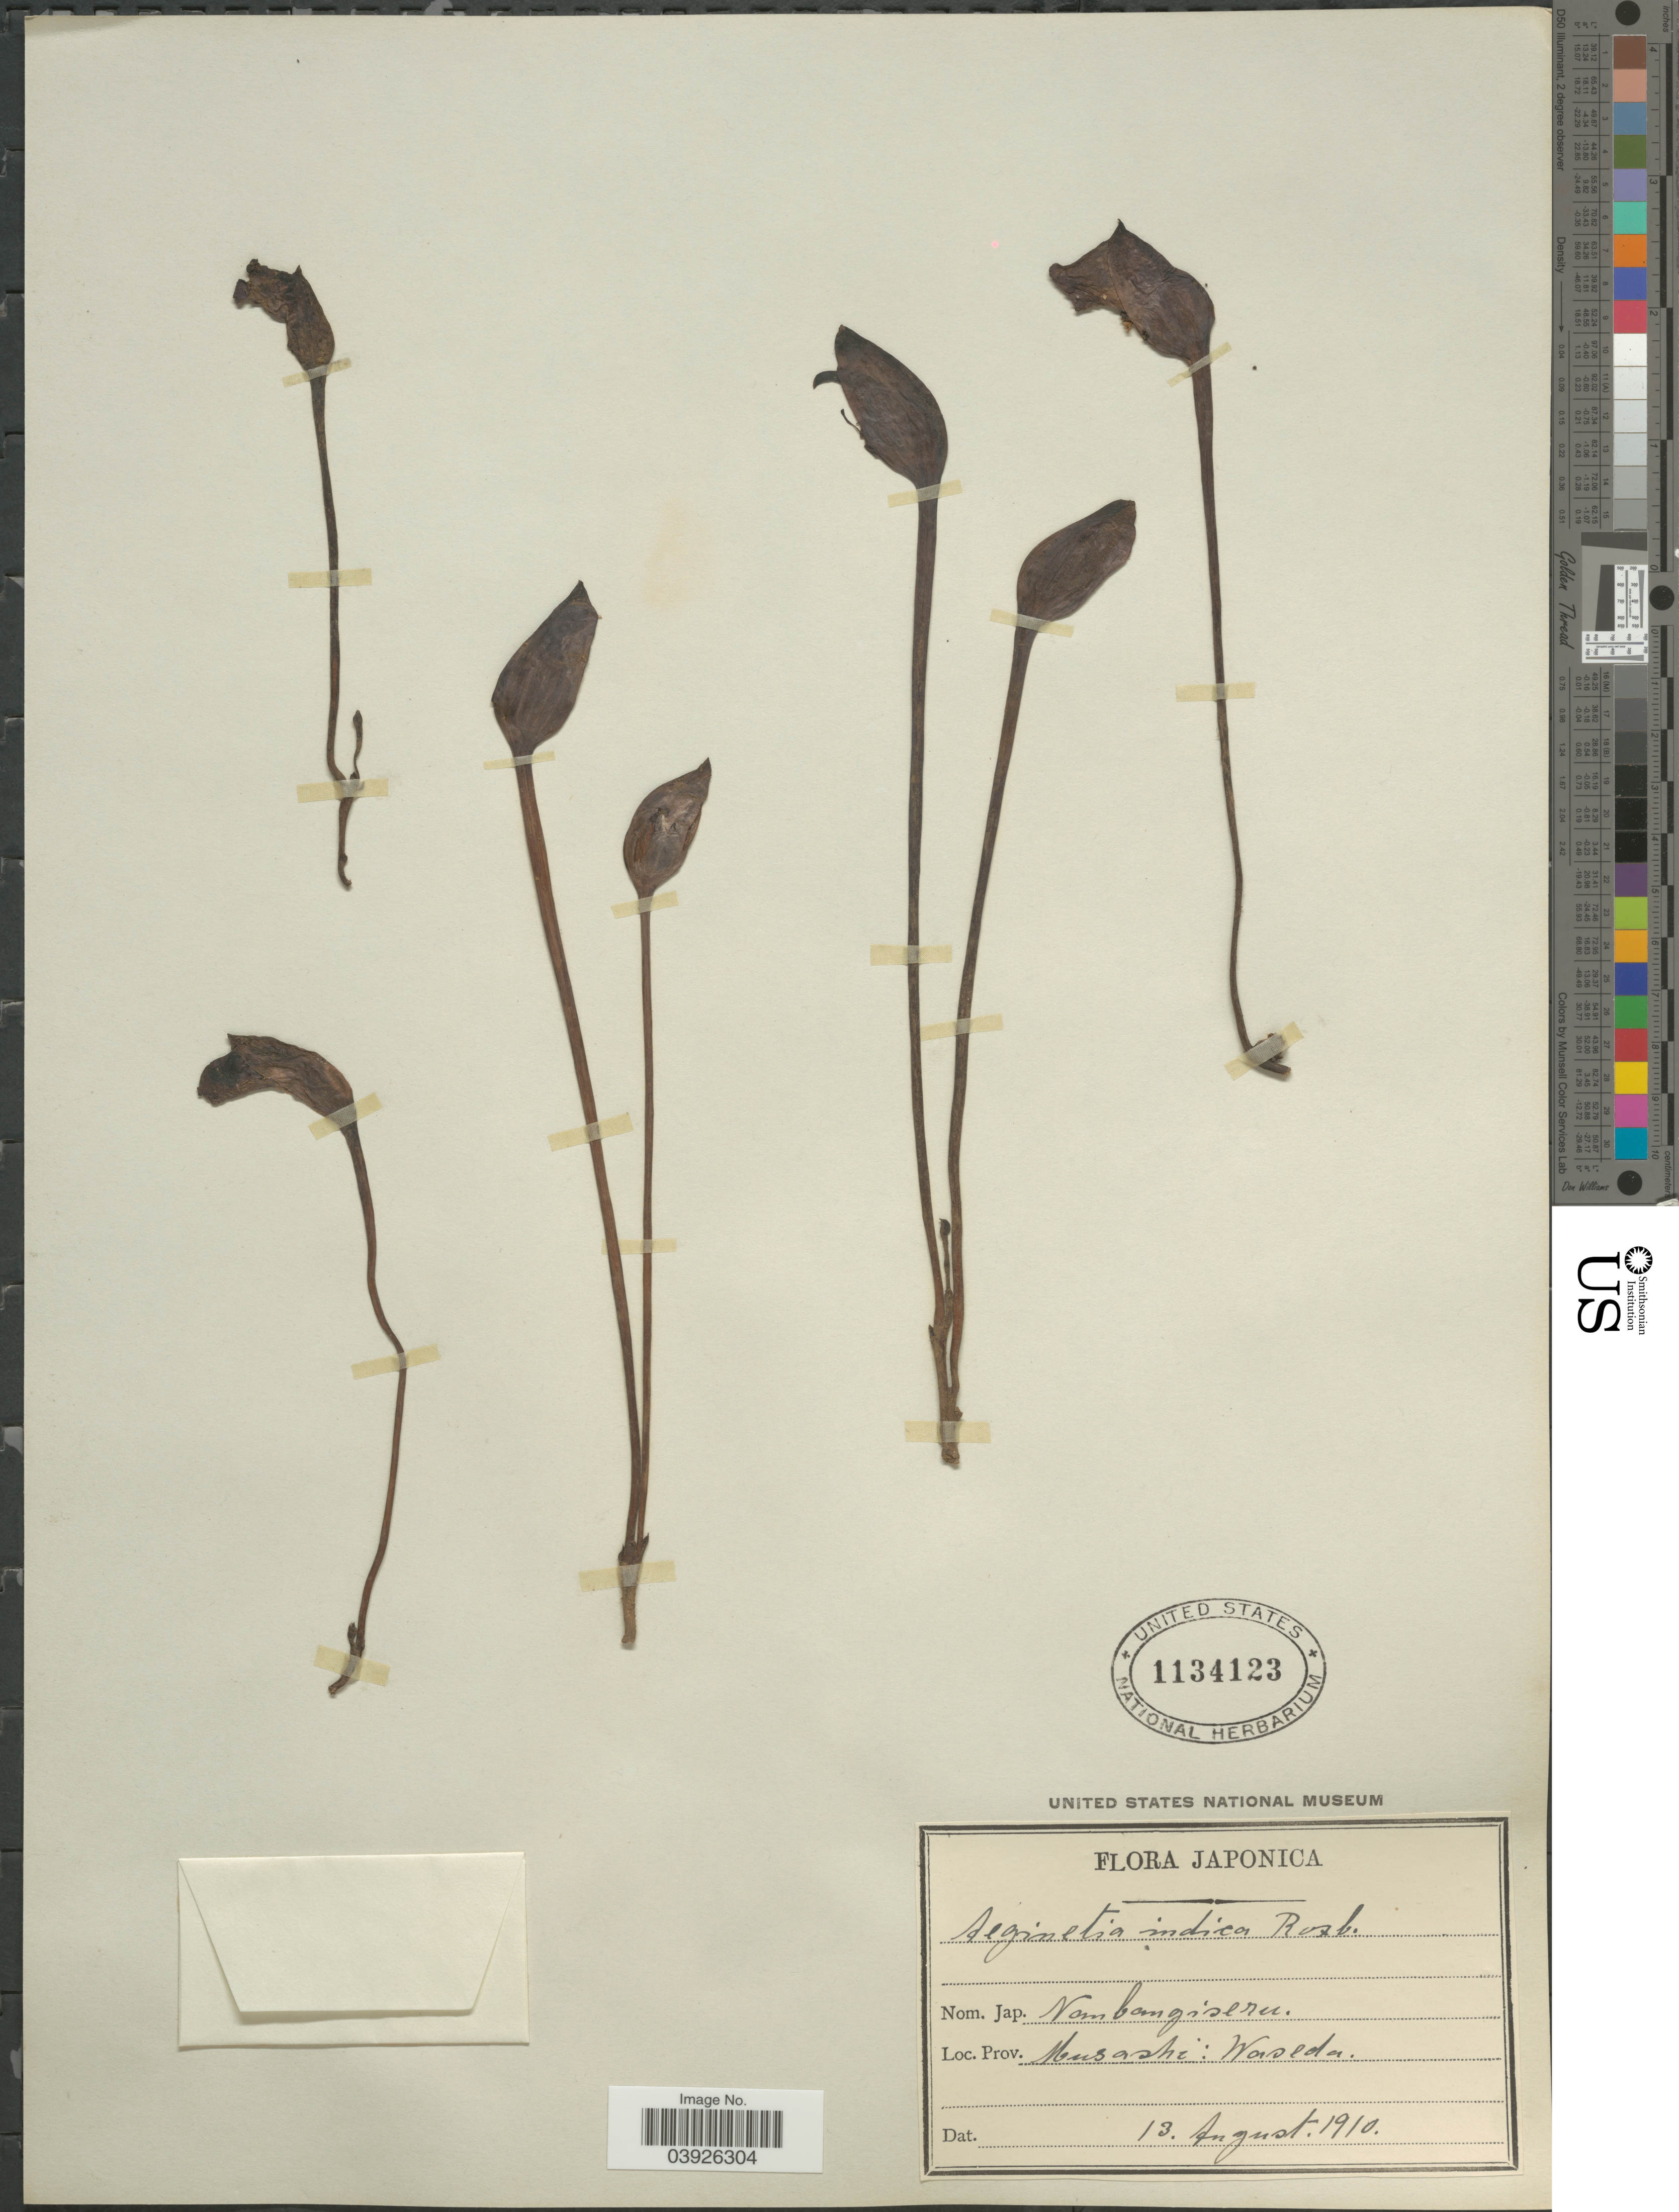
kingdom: Plantae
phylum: Tracheophyta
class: Magnoliopsida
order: Lamiales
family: Orobanchaceae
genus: Aeginetia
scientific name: Aeginetia indica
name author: L.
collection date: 1910-08-13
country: Japan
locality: Prov. Musashi: Waseda.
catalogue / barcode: US 1134123